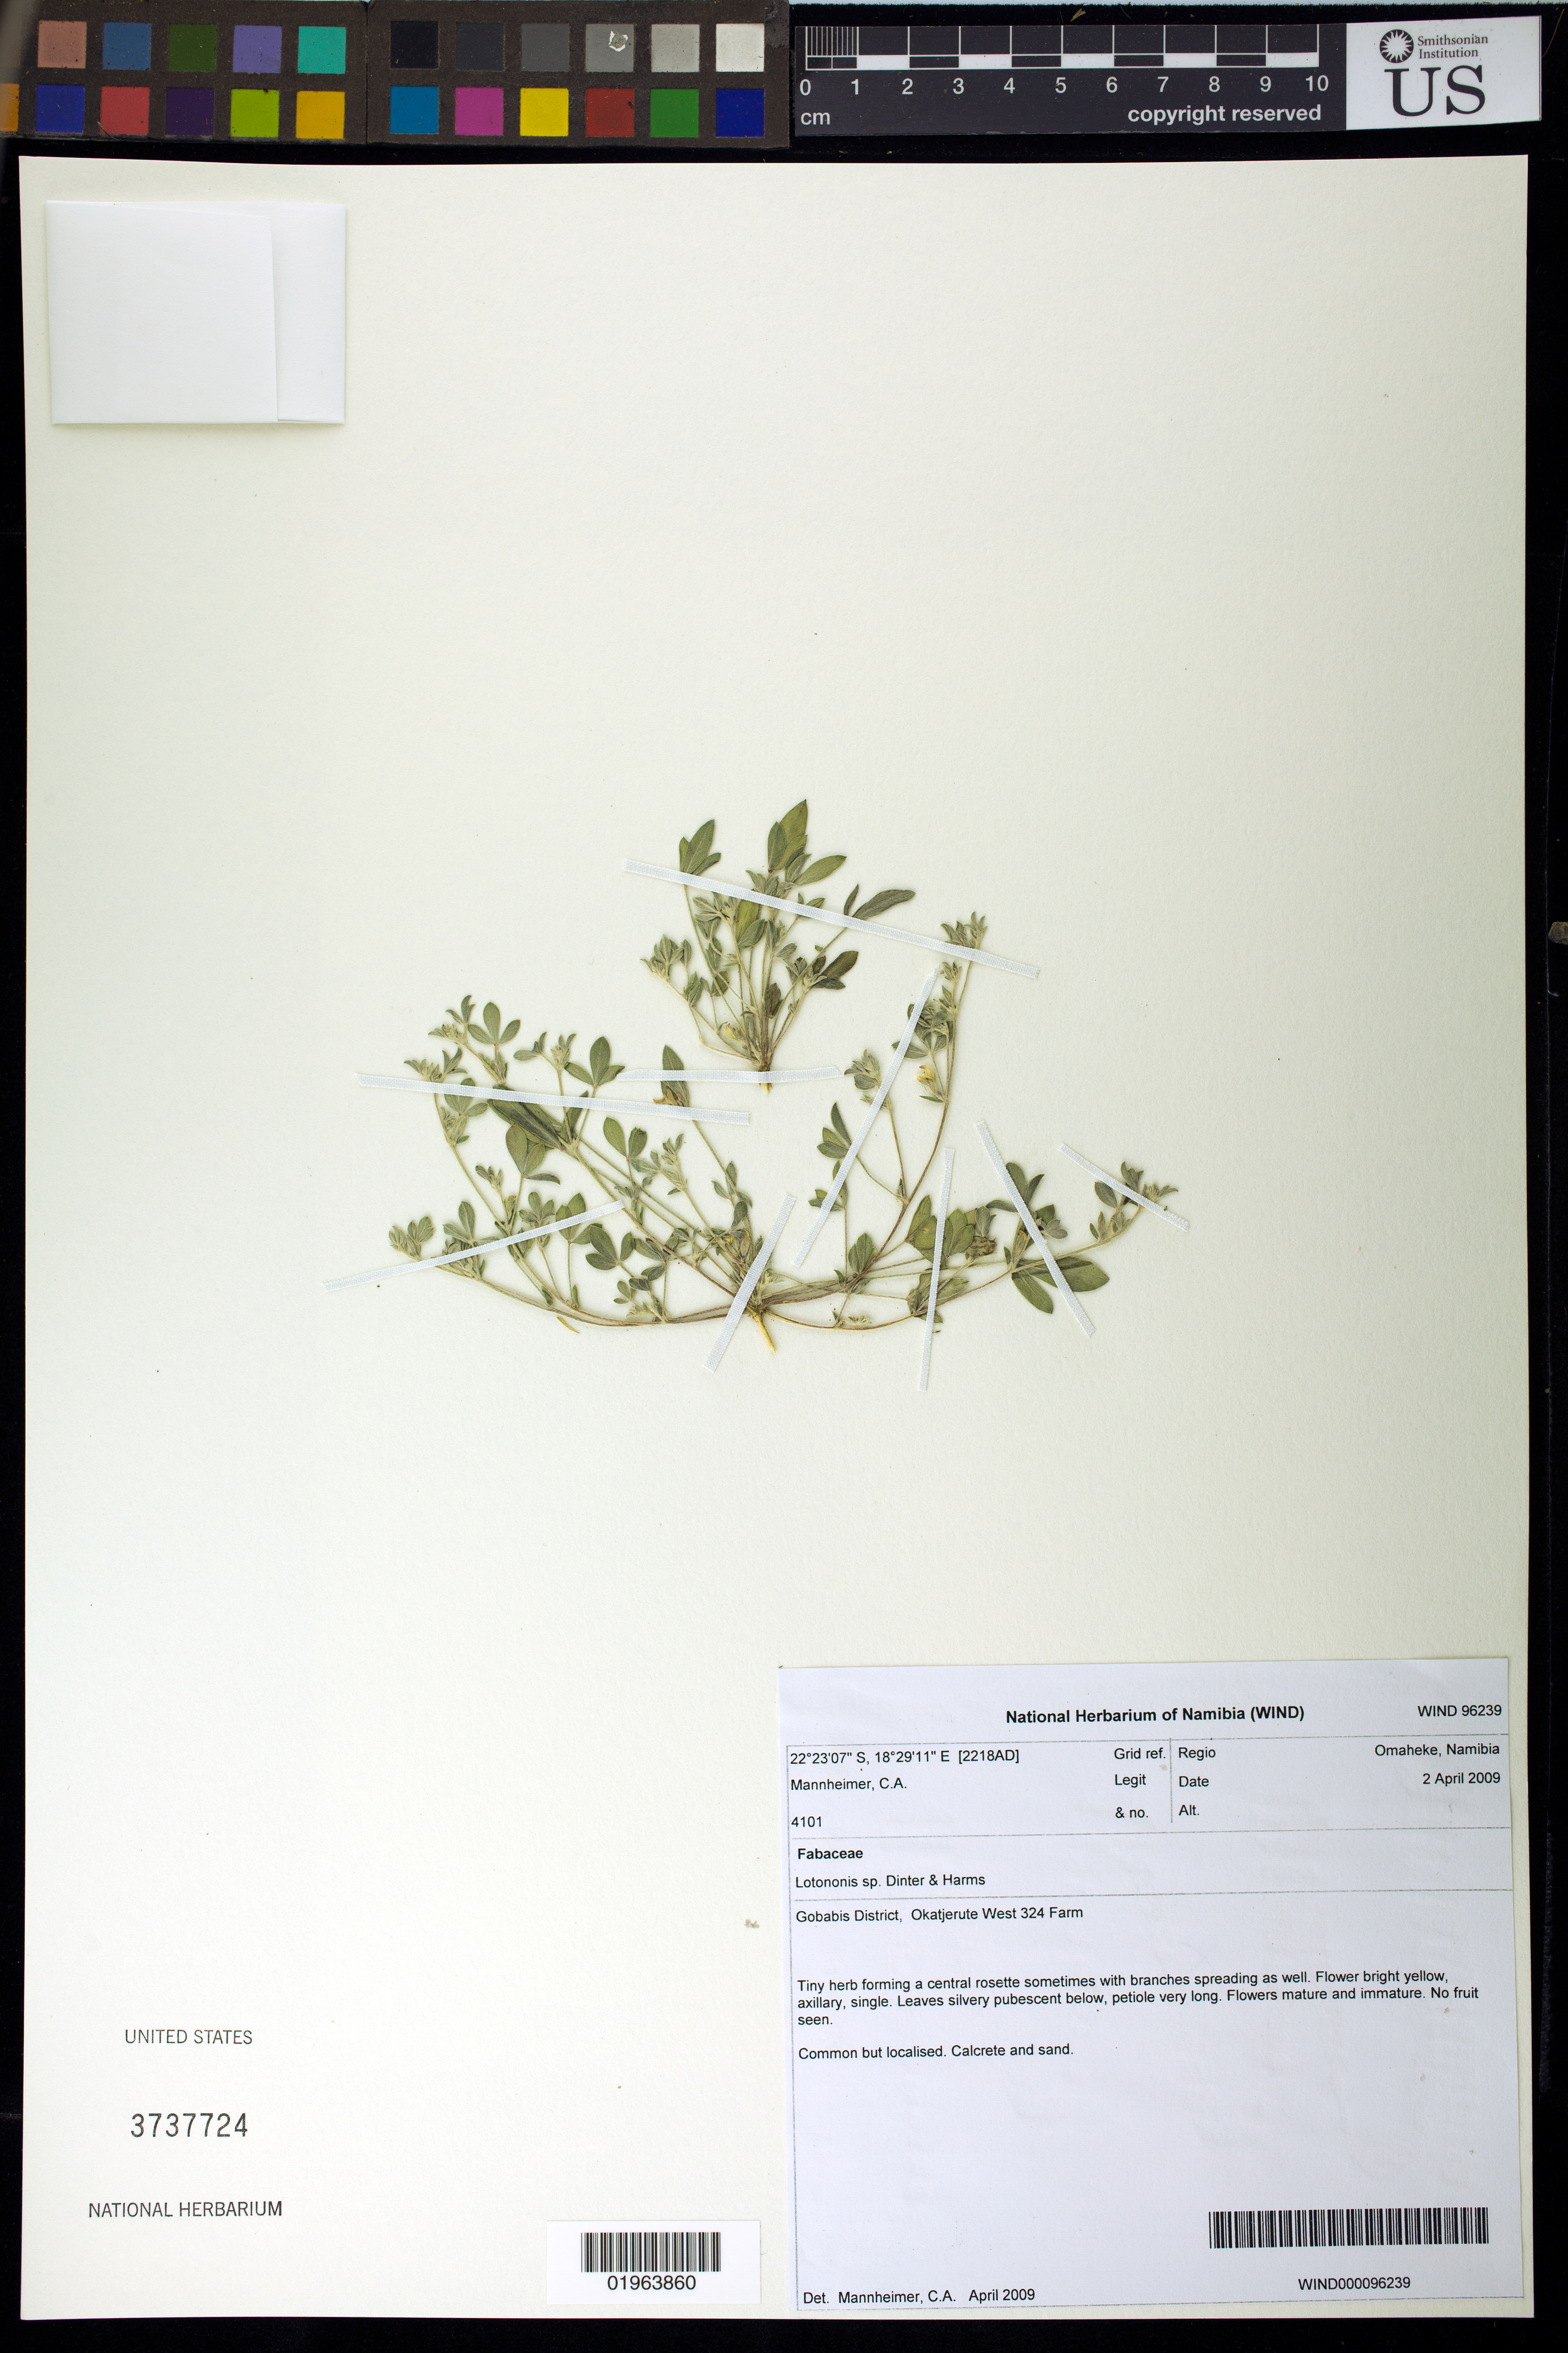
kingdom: Plantae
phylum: Tracheophyta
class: Magnoliopsida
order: Fabales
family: Fabaceae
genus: Lotononis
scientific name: Lotononis sp.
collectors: C. A. Mannheimer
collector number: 4101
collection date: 2009-04-02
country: Namibia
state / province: Omaheke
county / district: Gobabis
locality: Okatjerute West 324 Farm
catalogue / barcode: US 3737724